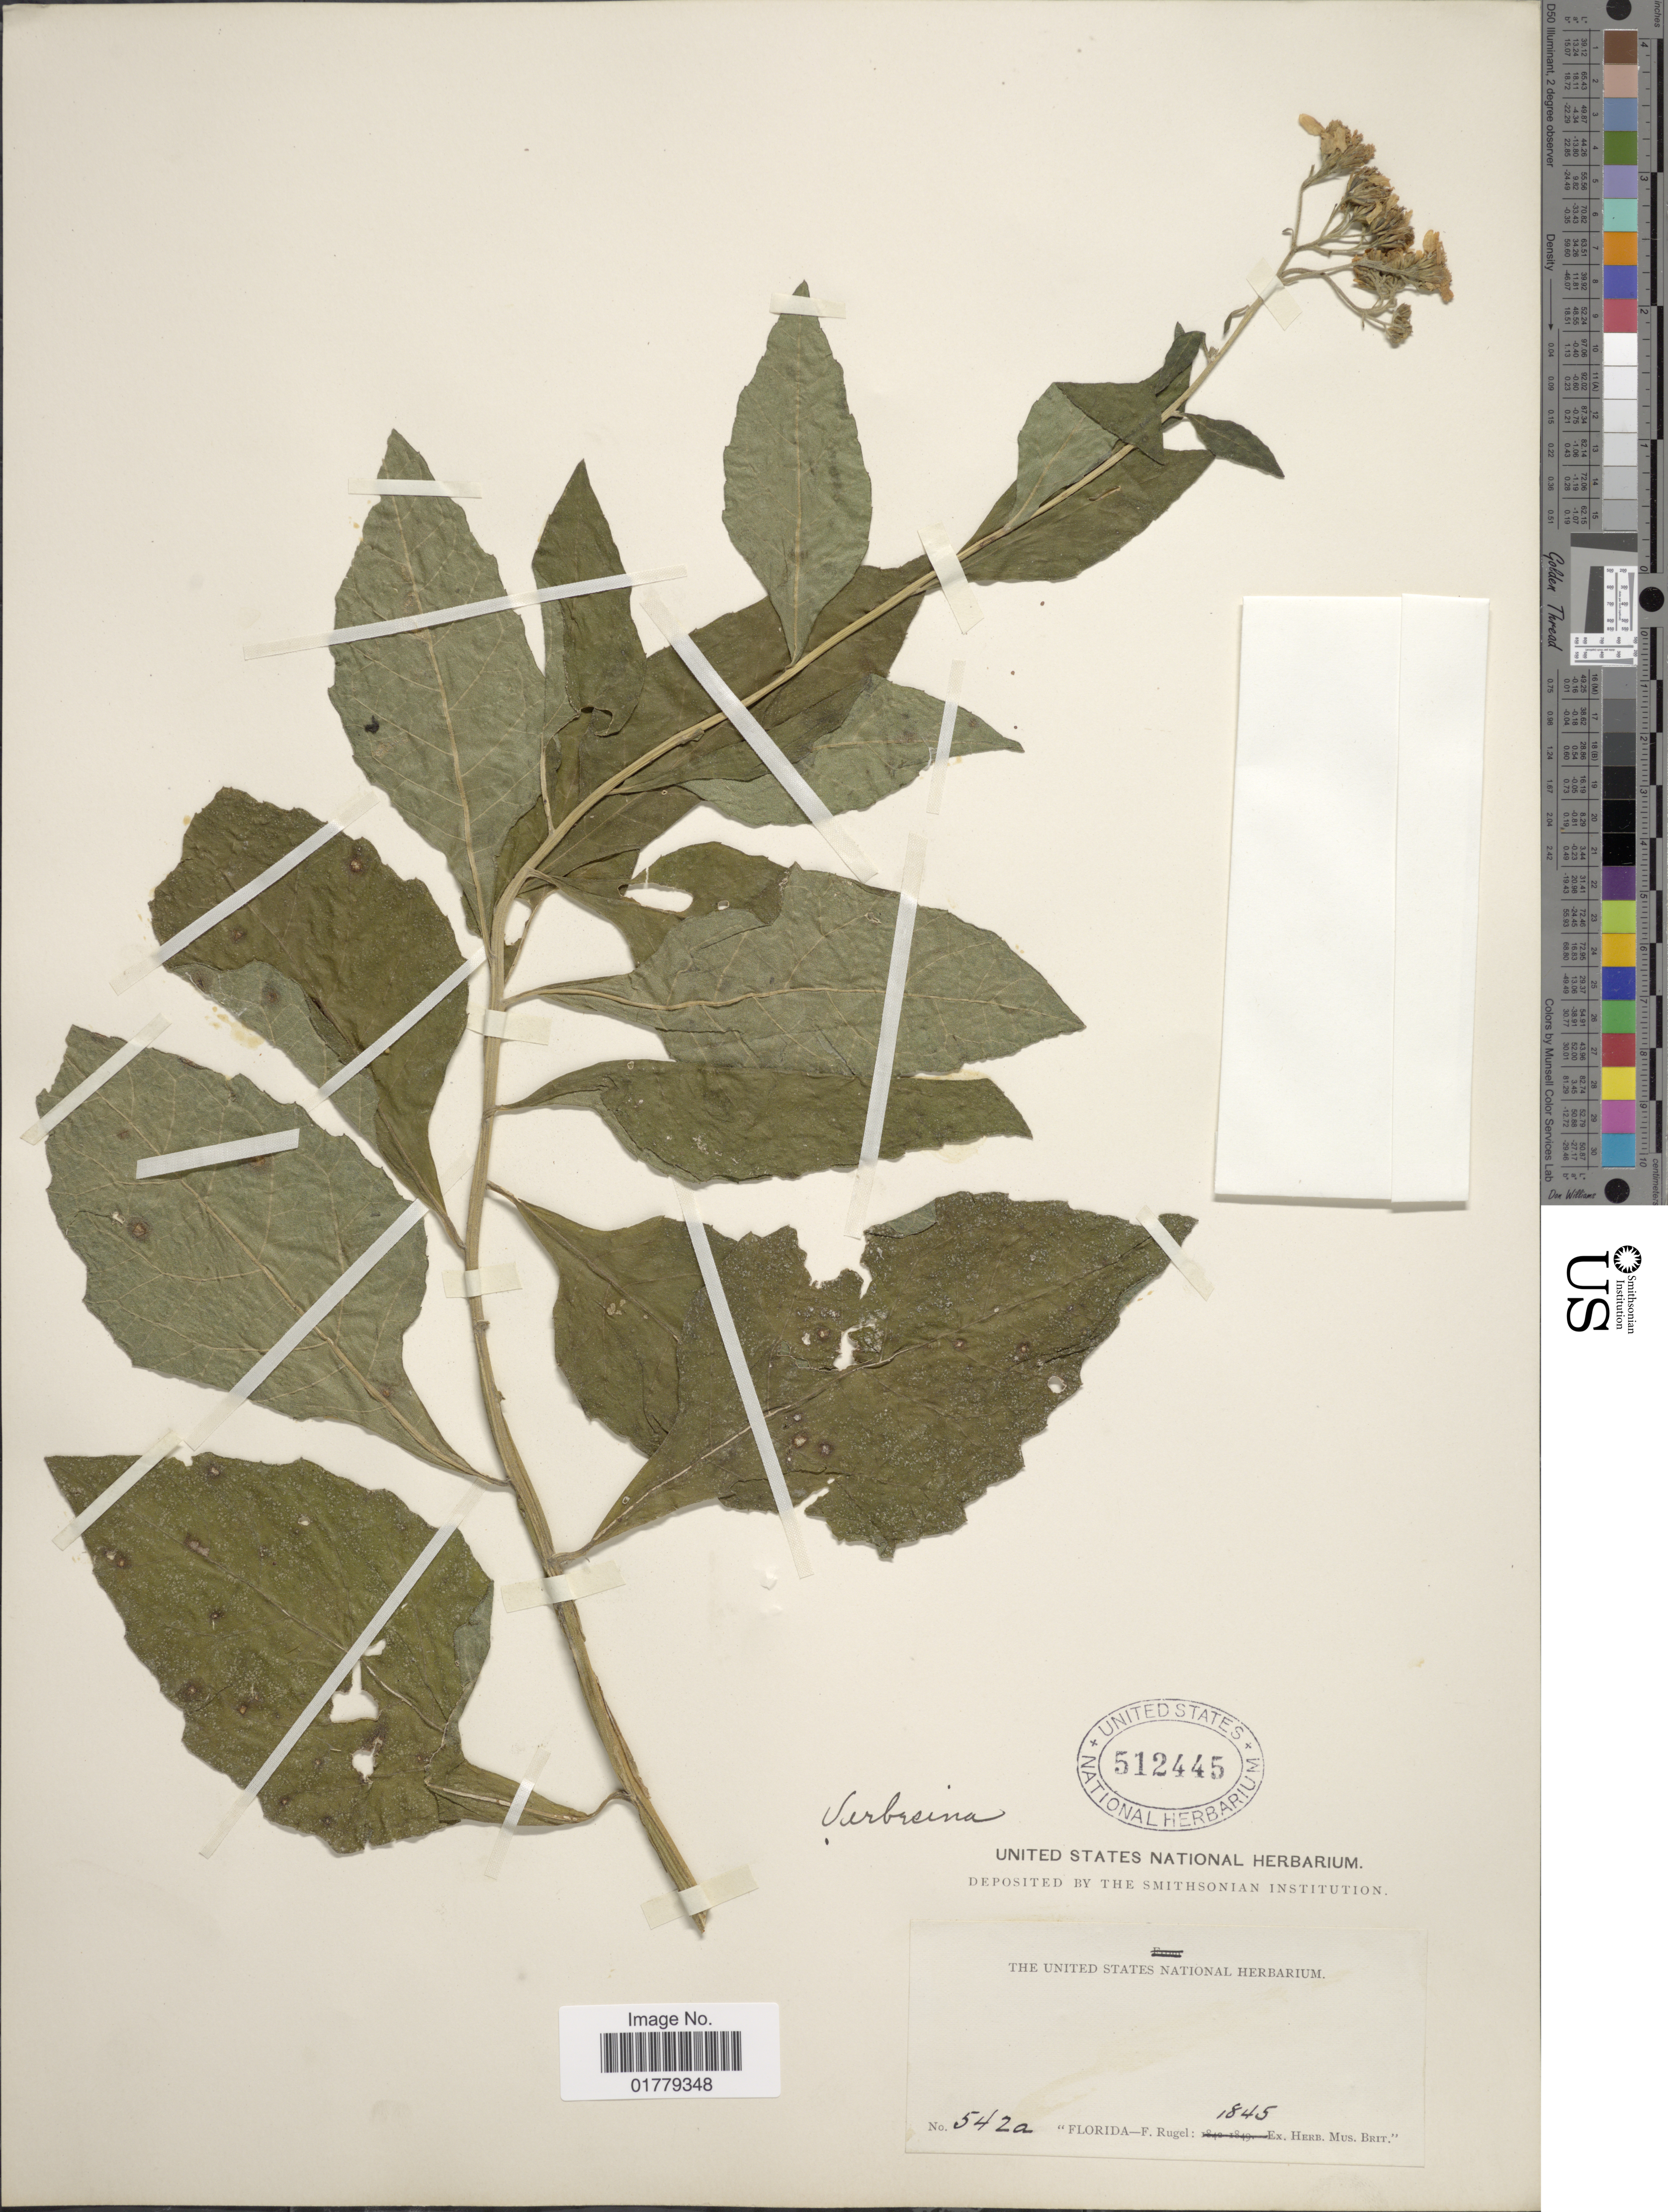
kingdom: Plantae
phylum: Tracheophyta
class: Magnoliopsida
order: Asterales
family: Asteraceae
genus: Verbesina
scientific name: Verbesina virginica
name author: L.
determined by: Strong, Mark T., (BOT), Smithsonian Institution - National Museum of Natural History (UNITED STATES)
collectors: F. Rugel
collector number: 542a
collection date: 1845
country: United States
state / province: Florida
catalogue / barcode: US 512445